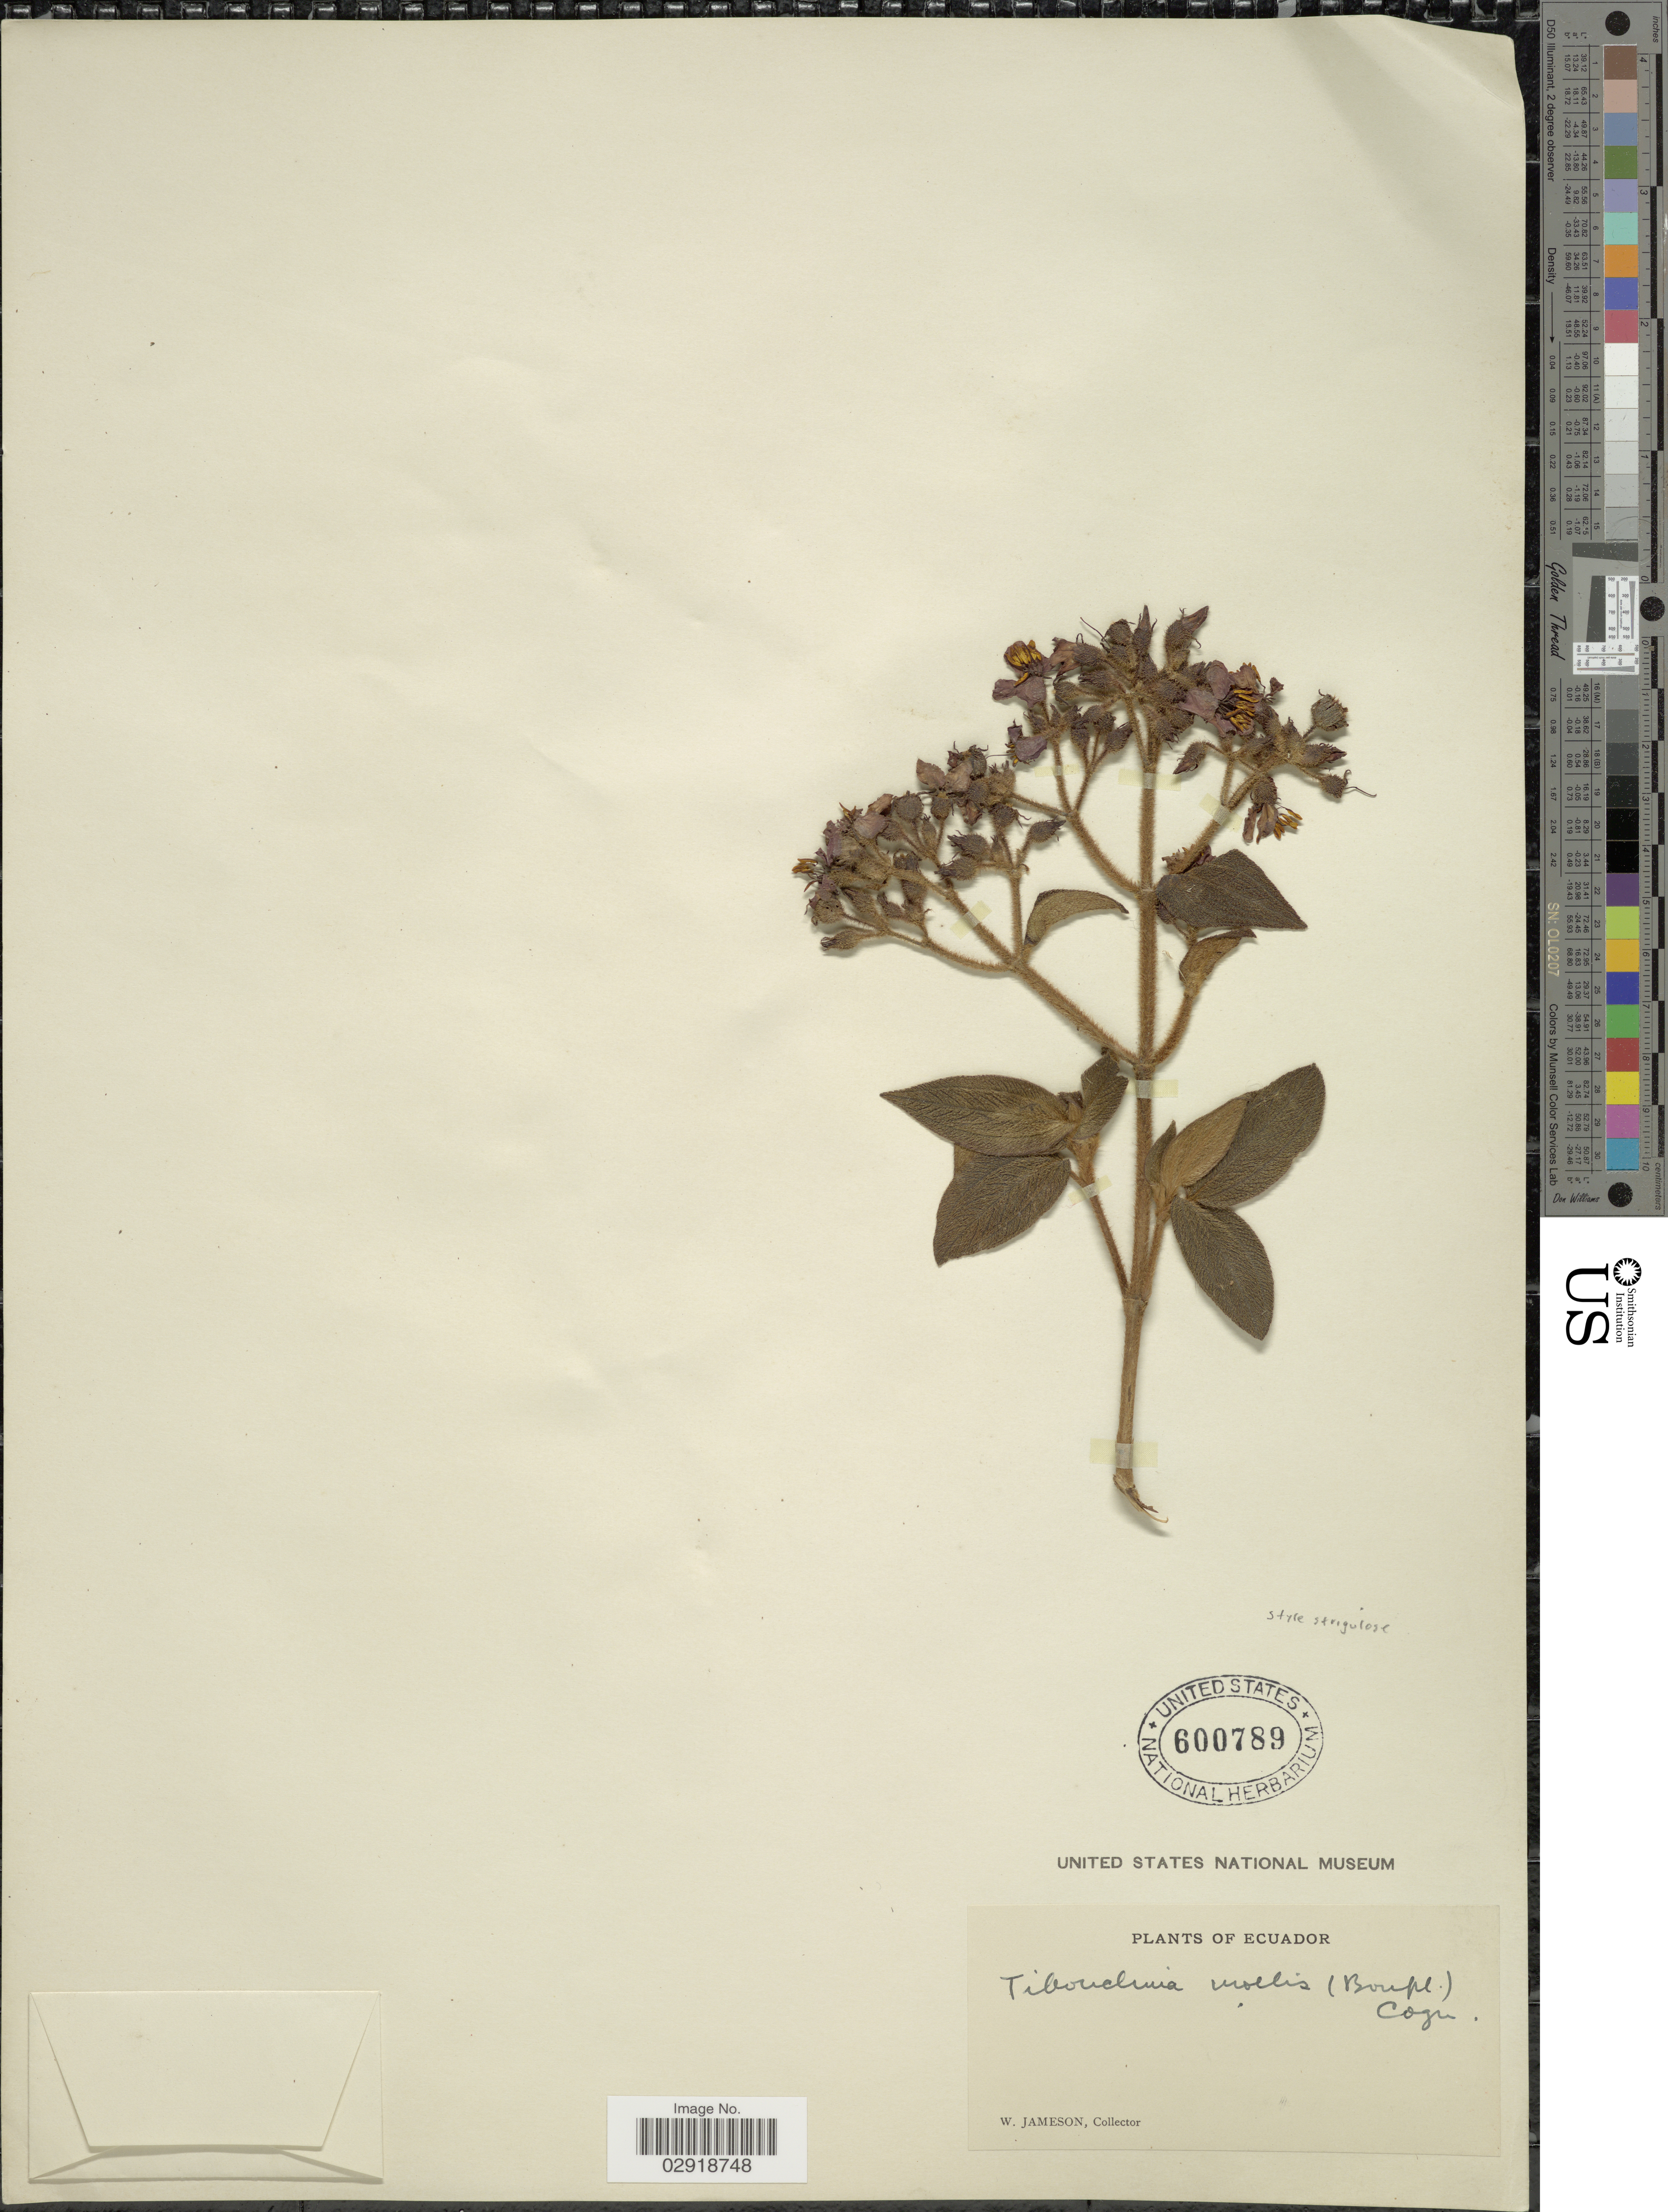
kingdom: Plantae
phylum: Tracheophyta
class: Magnoliopsida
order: Myrtales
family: Melastomataceae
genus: Chaetogastra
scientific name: Chaetogastra mollis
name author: (Bonpl.) DC.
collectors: W. Jameson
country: Ecuador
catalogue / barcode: US 600789